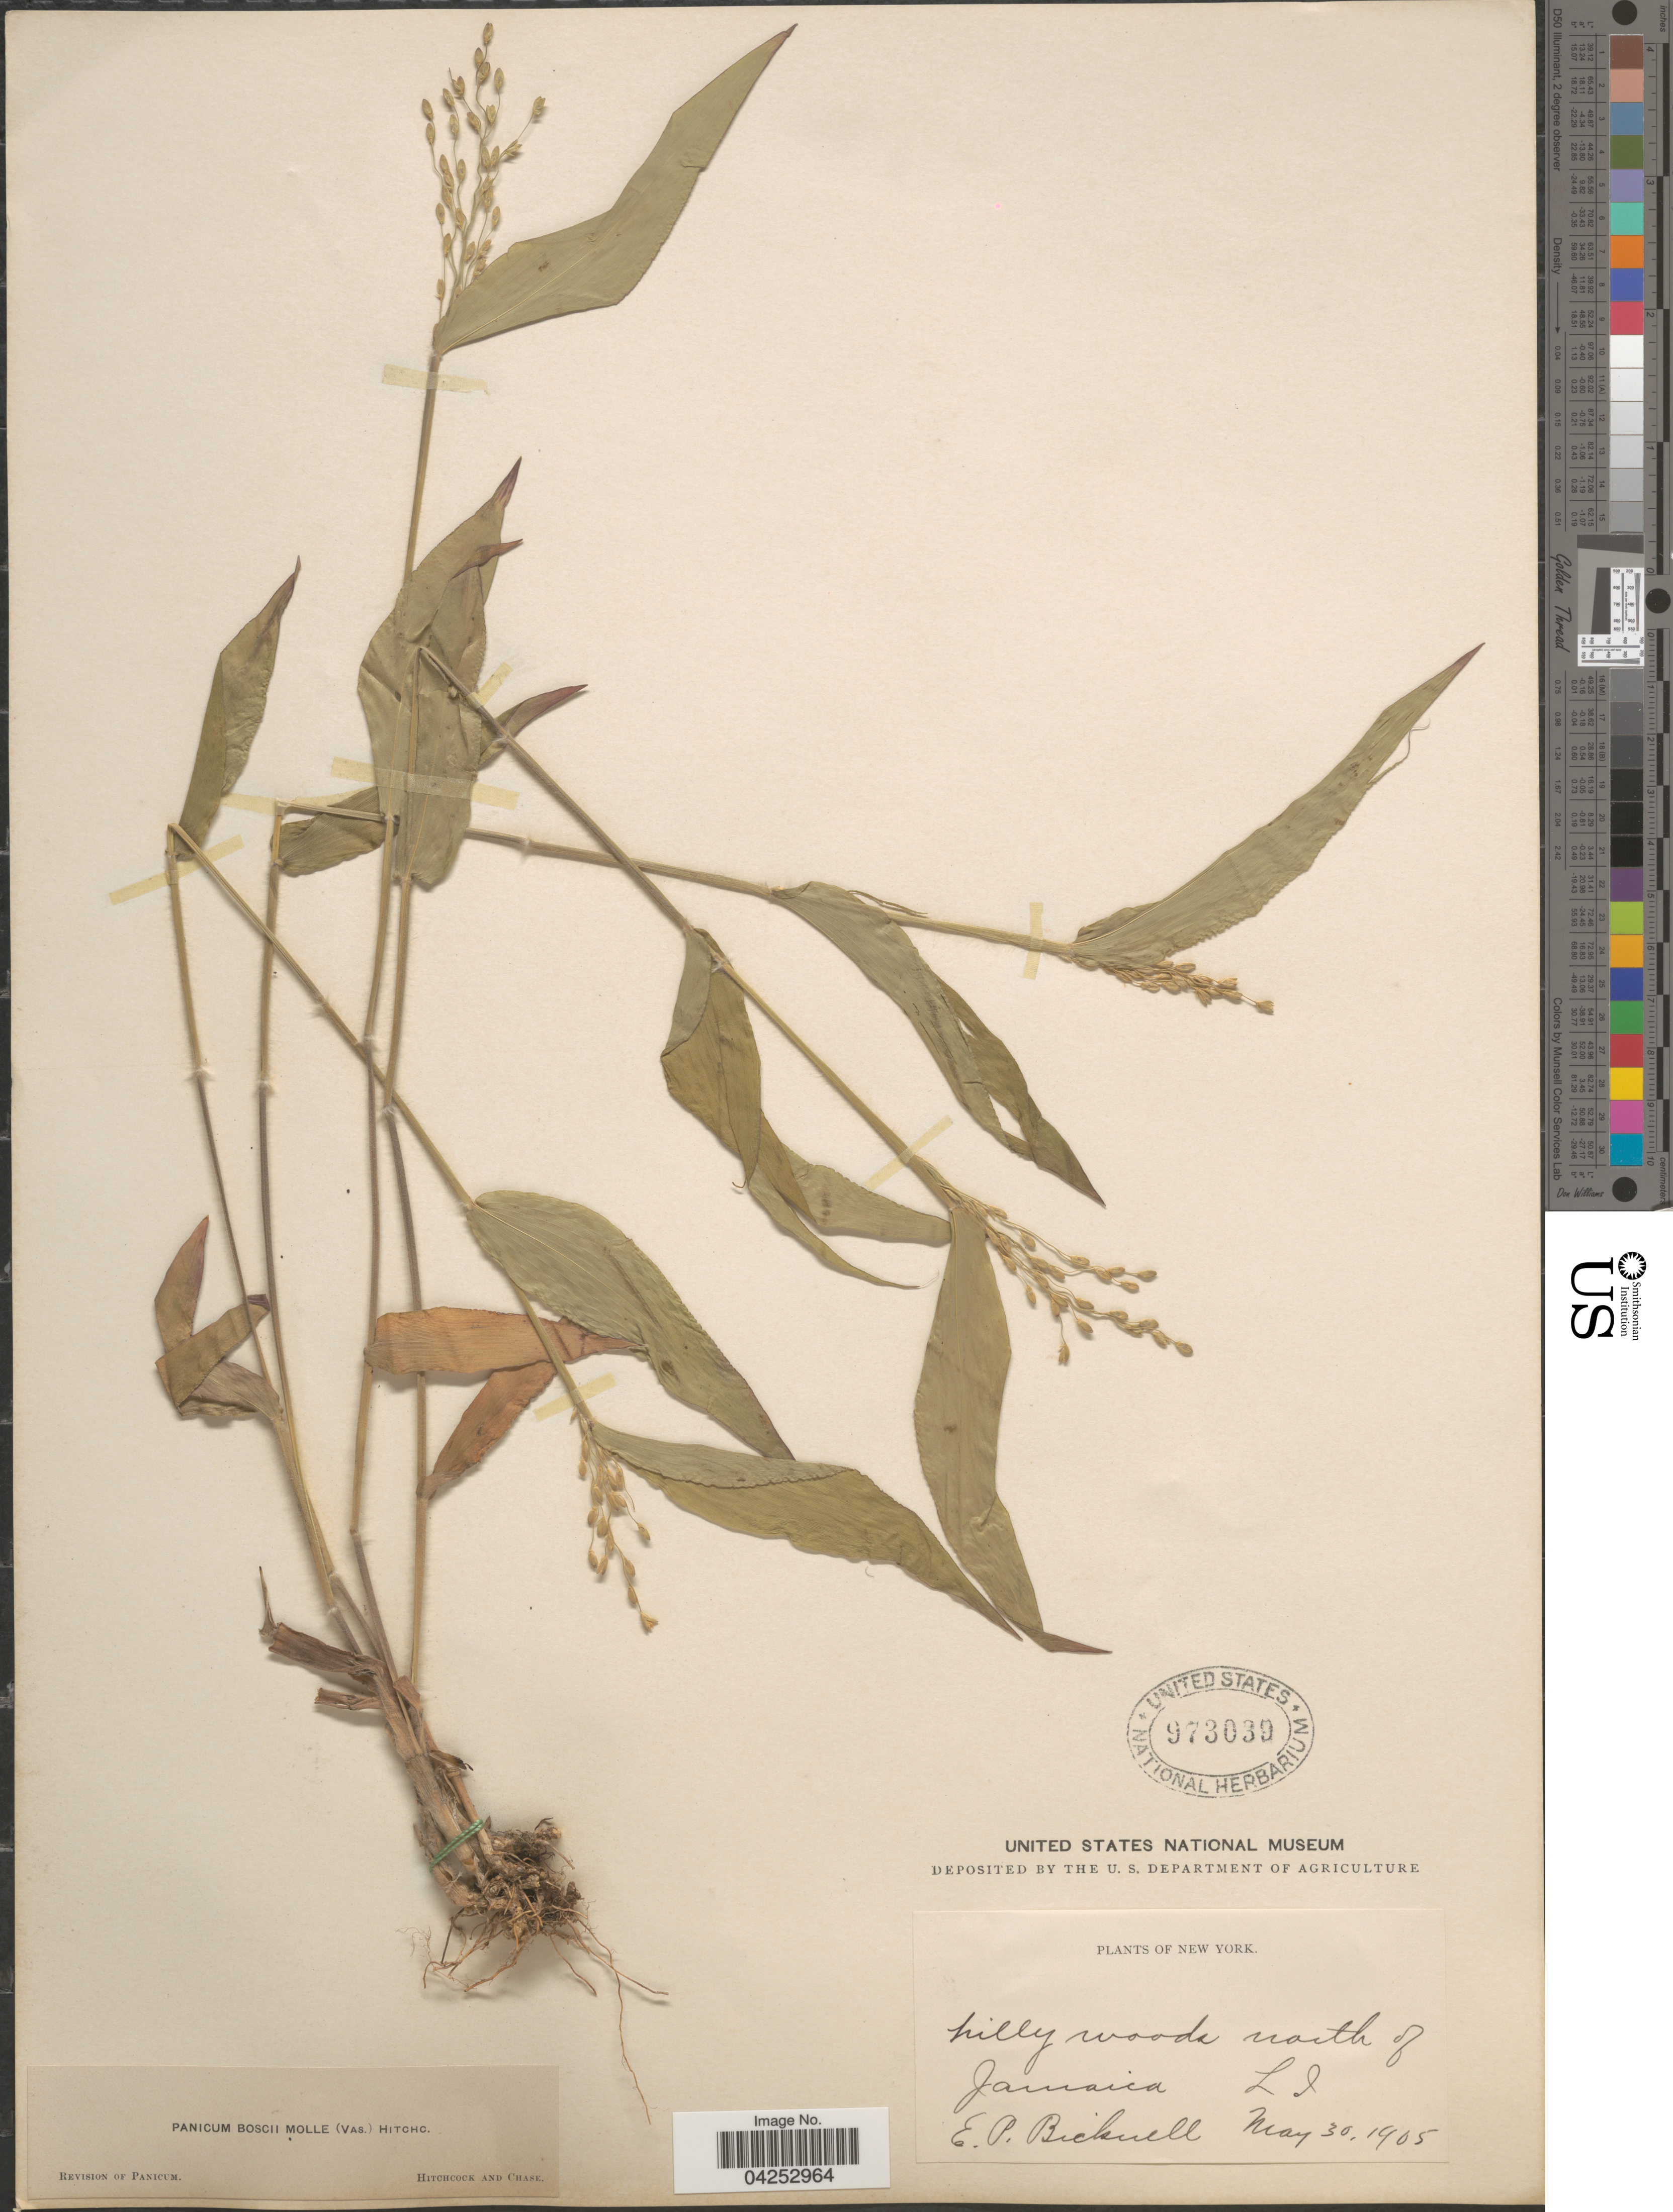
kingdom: Plantae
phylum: Tracheophyta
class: Liliopsida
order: Poales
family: Poaceae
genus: Dichanthelium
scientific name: Dichanthelium boscii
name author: (Poir.) Gould & C.A. Clark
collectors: E. P. Bicknell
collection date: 1905-05-30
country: United States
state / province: New York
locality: Hilly woods north of Jamaica L I.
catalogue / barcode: US 973039